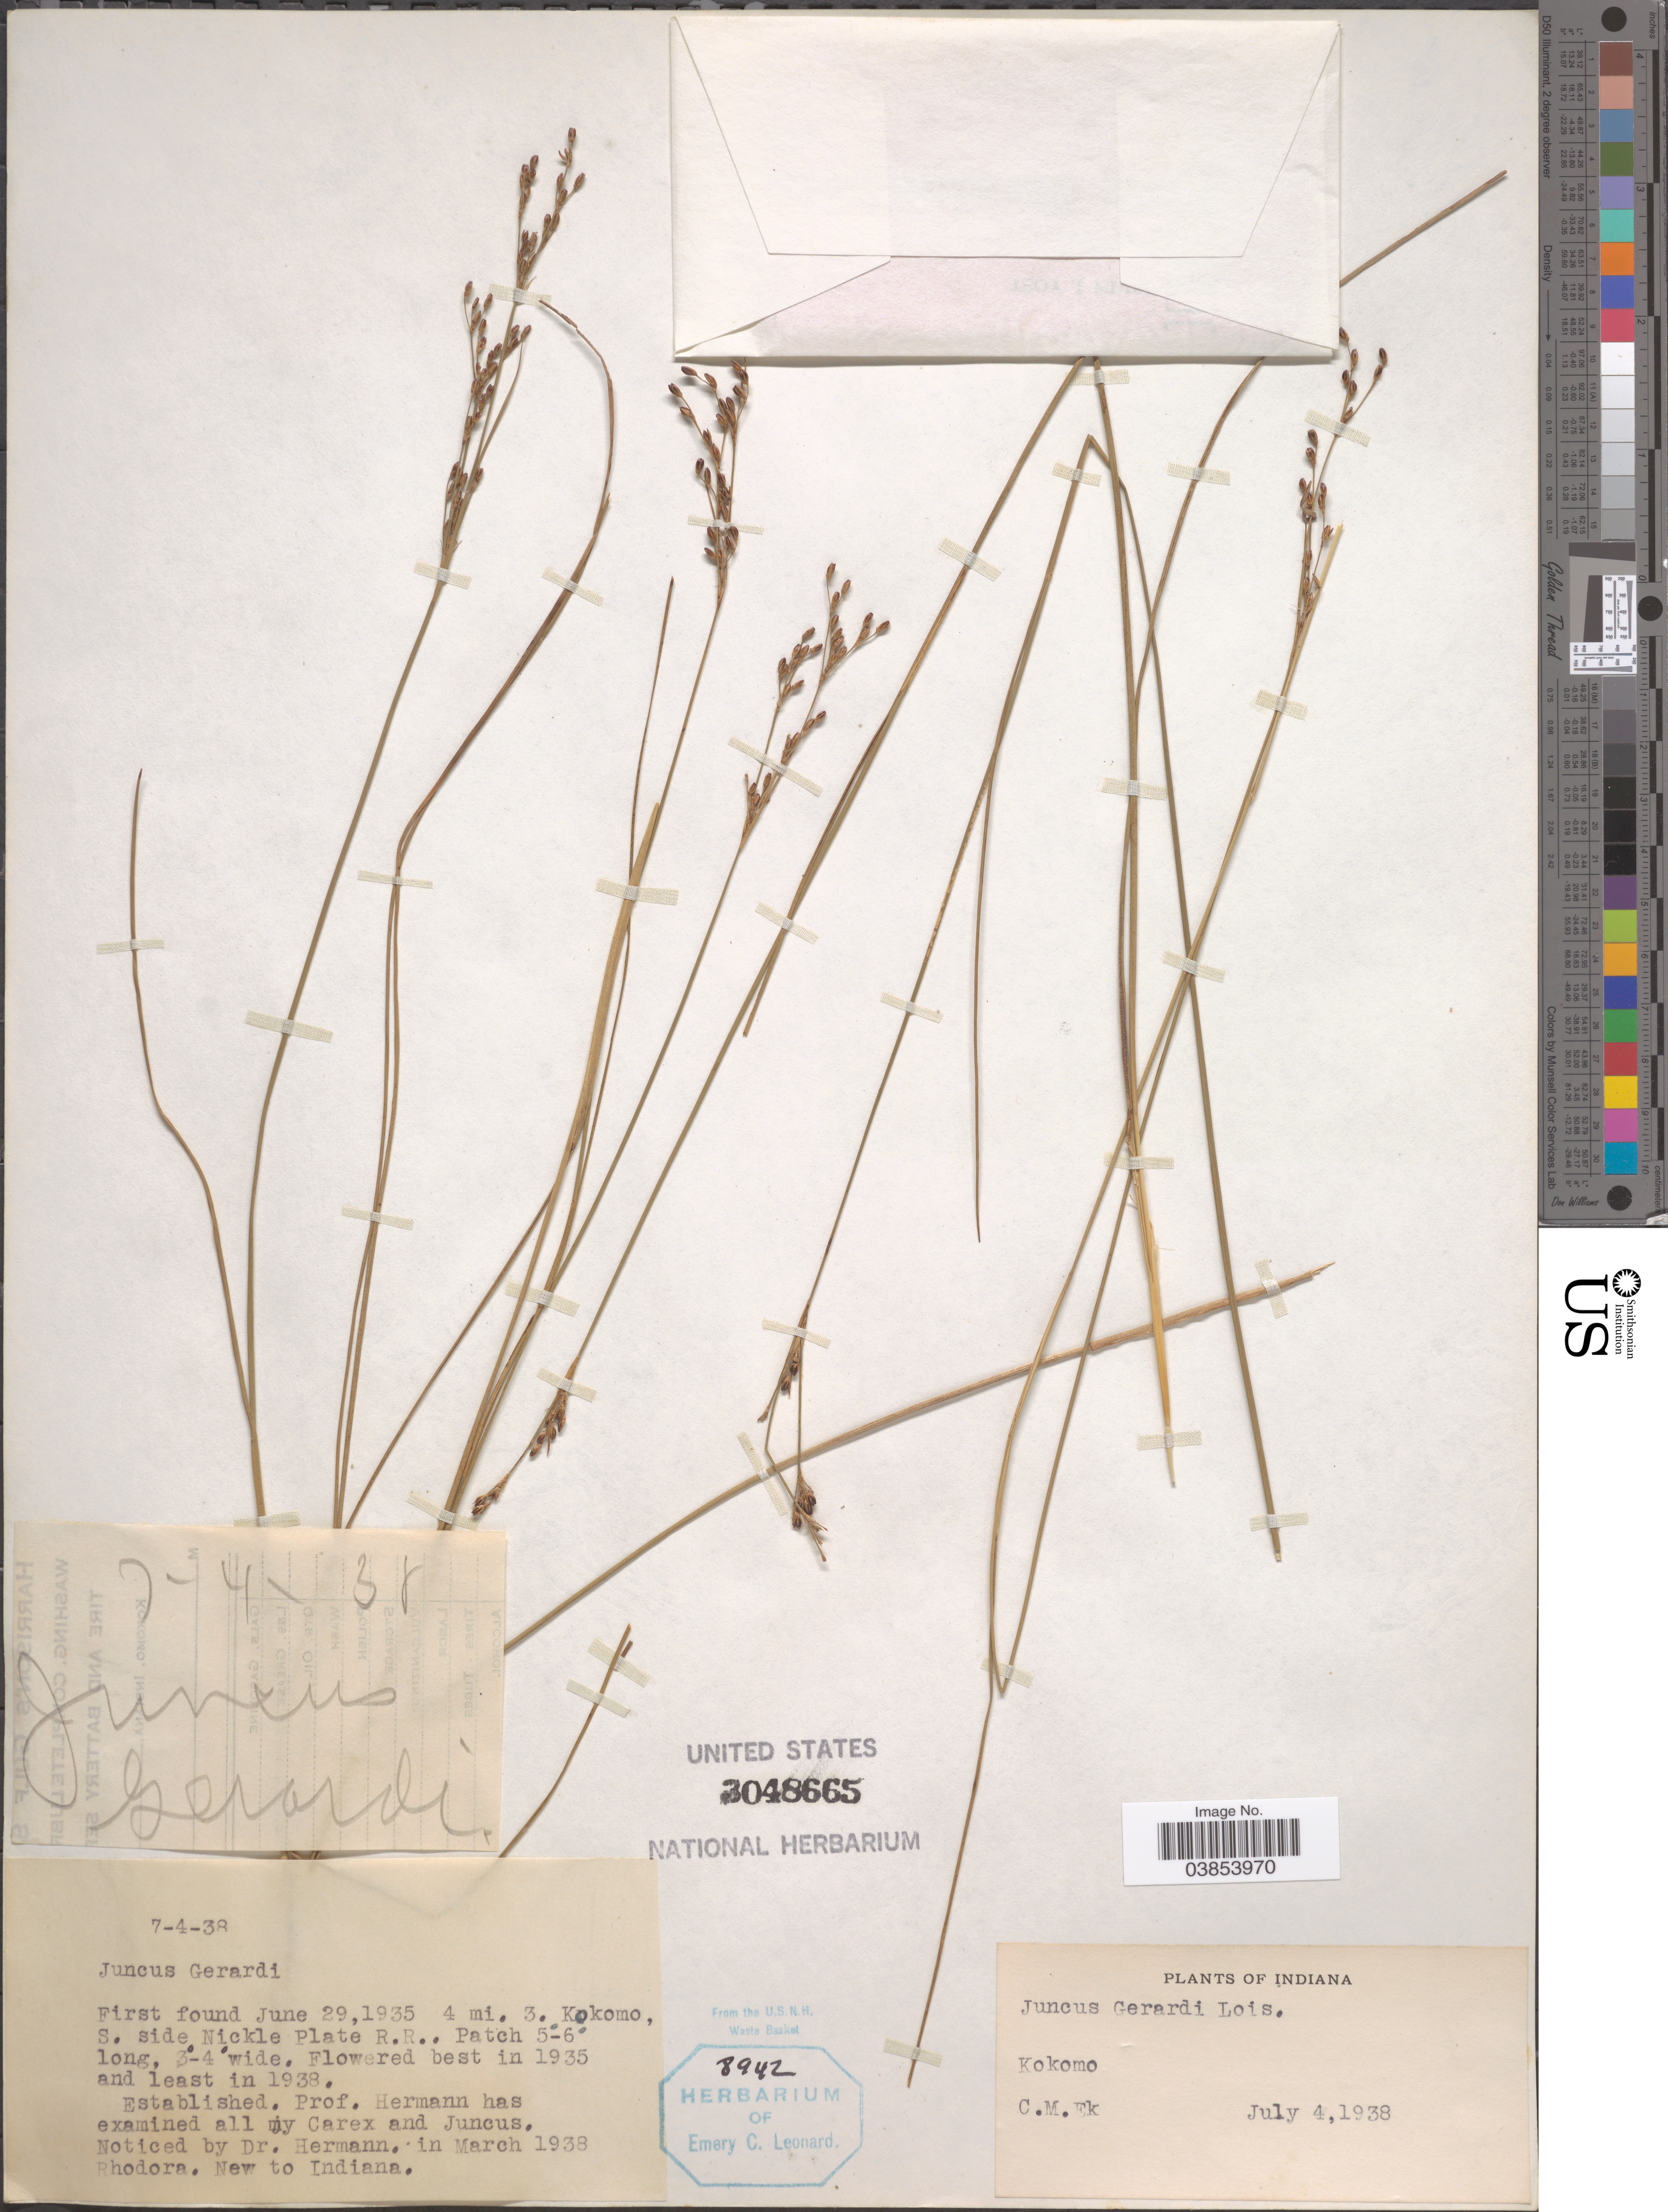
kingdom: Plantae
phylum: Tracheophyta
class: Liliopsida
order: Poales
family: Juncaceae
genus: Juncus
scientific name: Juncus gerardi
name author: Loisel.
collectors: C. Ek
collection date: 1938-07-04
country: United States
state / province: Indiana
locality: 4 mi. 3. Kokomo, S. side Nickle Plate R. R.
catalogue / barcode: US 3048665